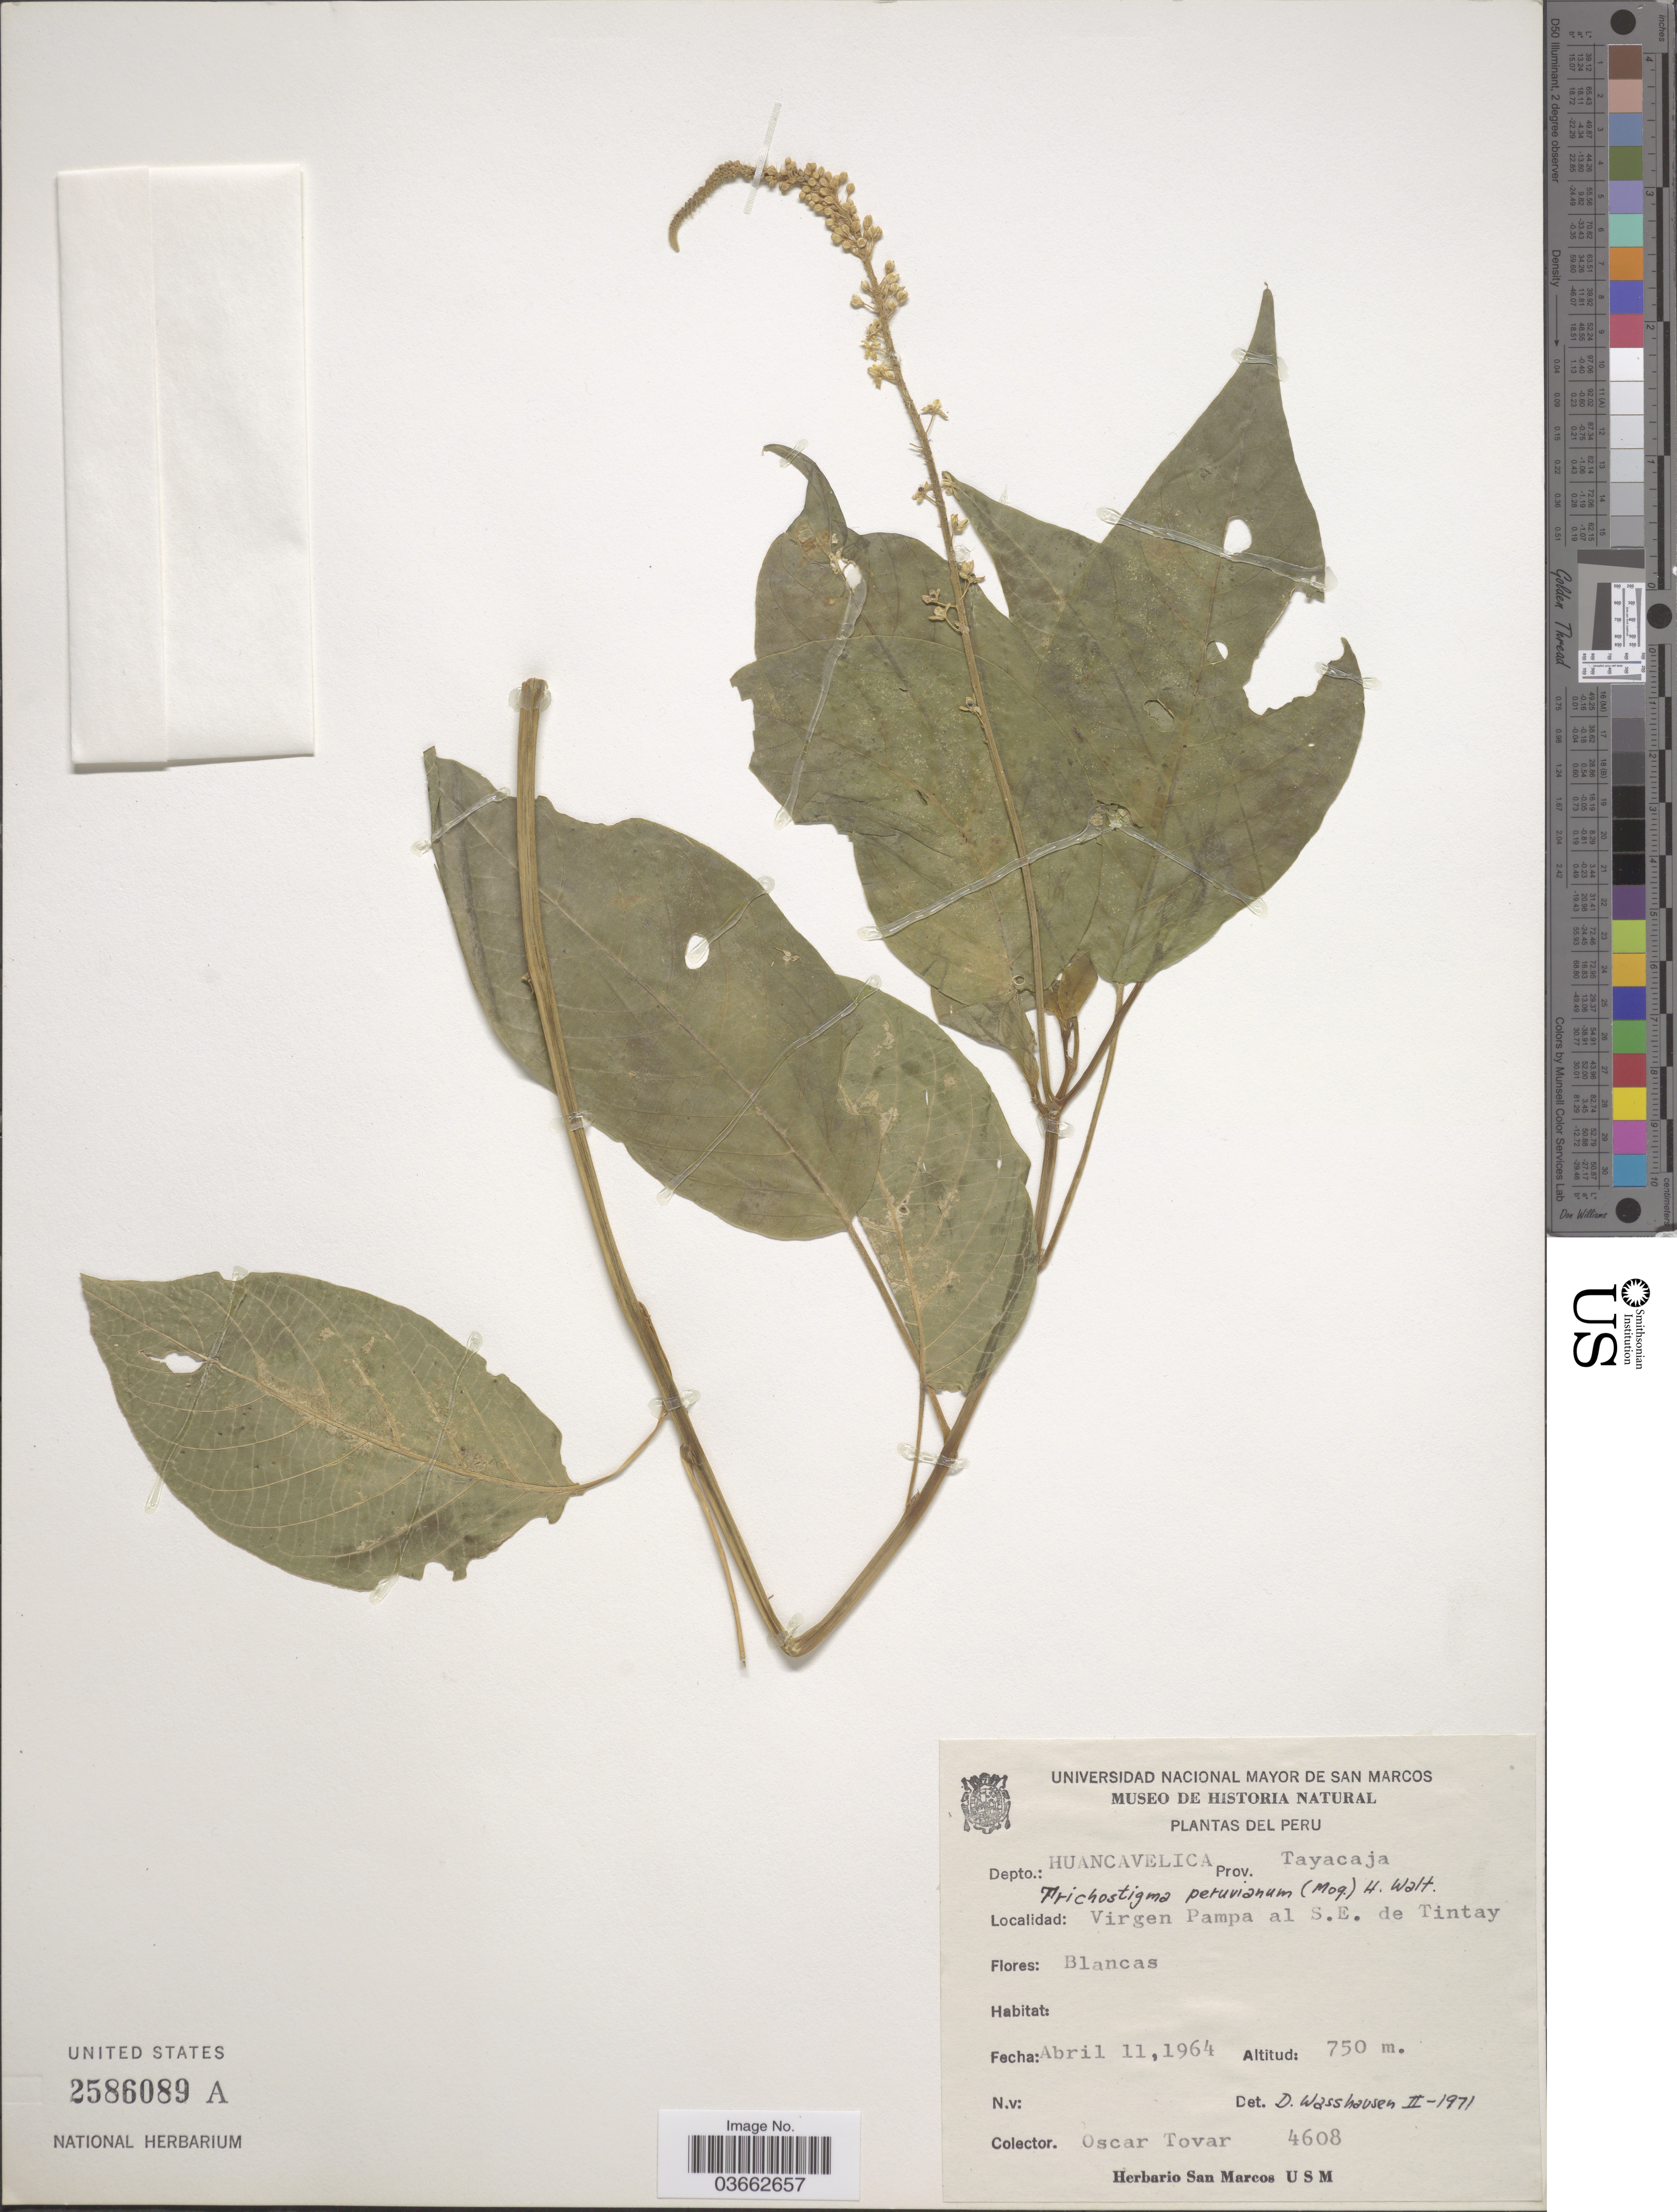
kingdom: Plantae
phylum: Tracheophyta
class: Magnoliopsida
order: Caryophyllales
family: Phytolaccaceae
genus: Trichostigma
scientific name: Trichostigma peruvianum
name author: (Moq.) H. Walter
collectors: Ó. Tovar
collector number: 4608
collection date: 1964-04-11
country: Peru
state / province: Huancavelica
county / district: Tayacaja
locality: Depto.: Huancavelica. Prov. Tayacaja. Virgen Pampa al S.E. de Tintay.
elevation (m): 750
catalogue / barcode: US 2586089A